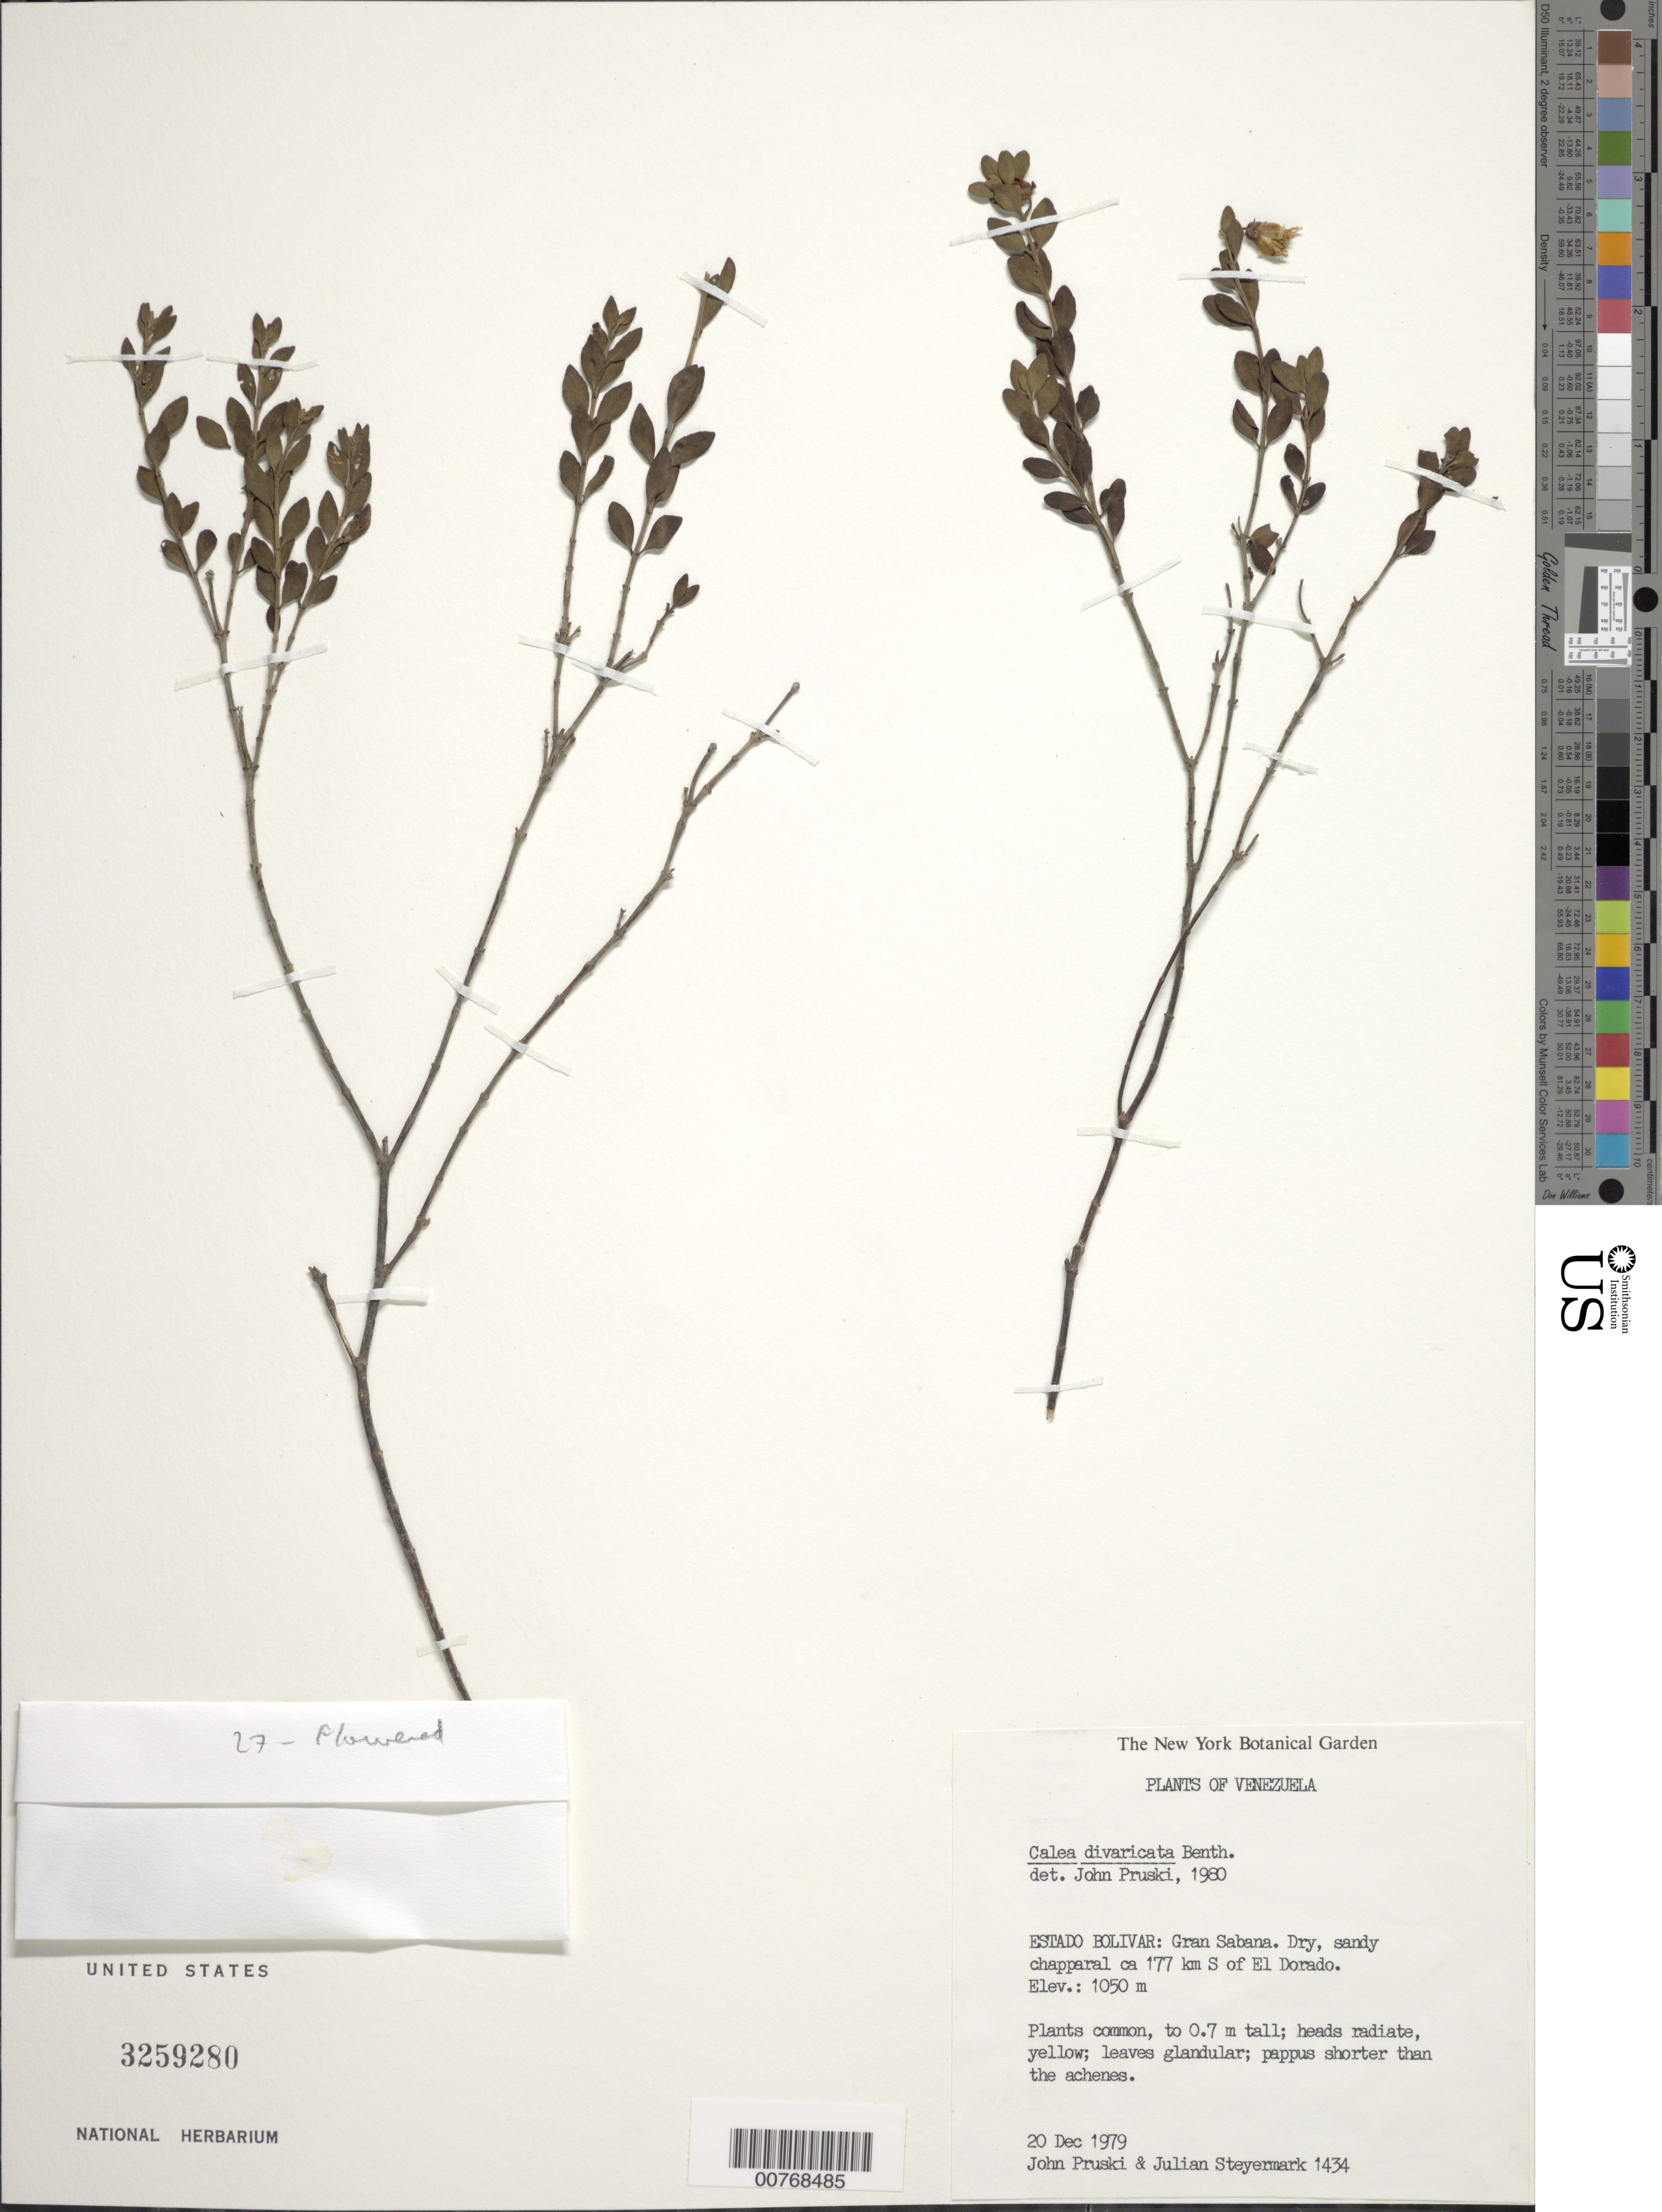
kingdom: Plantae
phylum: Tracheophyta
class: Magnoliopsida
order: Asterales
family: Asteraceae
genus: Calea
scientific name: Calea divaricata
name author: Benth.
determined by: Pruski, J. F.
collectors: J. F. Pruski & J. Steyermark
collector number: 1434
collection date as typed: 20-Dec-79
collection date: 1979-12-20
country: Venezuela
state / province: Bolívar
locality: Gran Sabana, 177km S of El Dorado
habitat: Dry, sandy chapparal.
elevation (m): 1050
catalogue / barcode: US 3259280